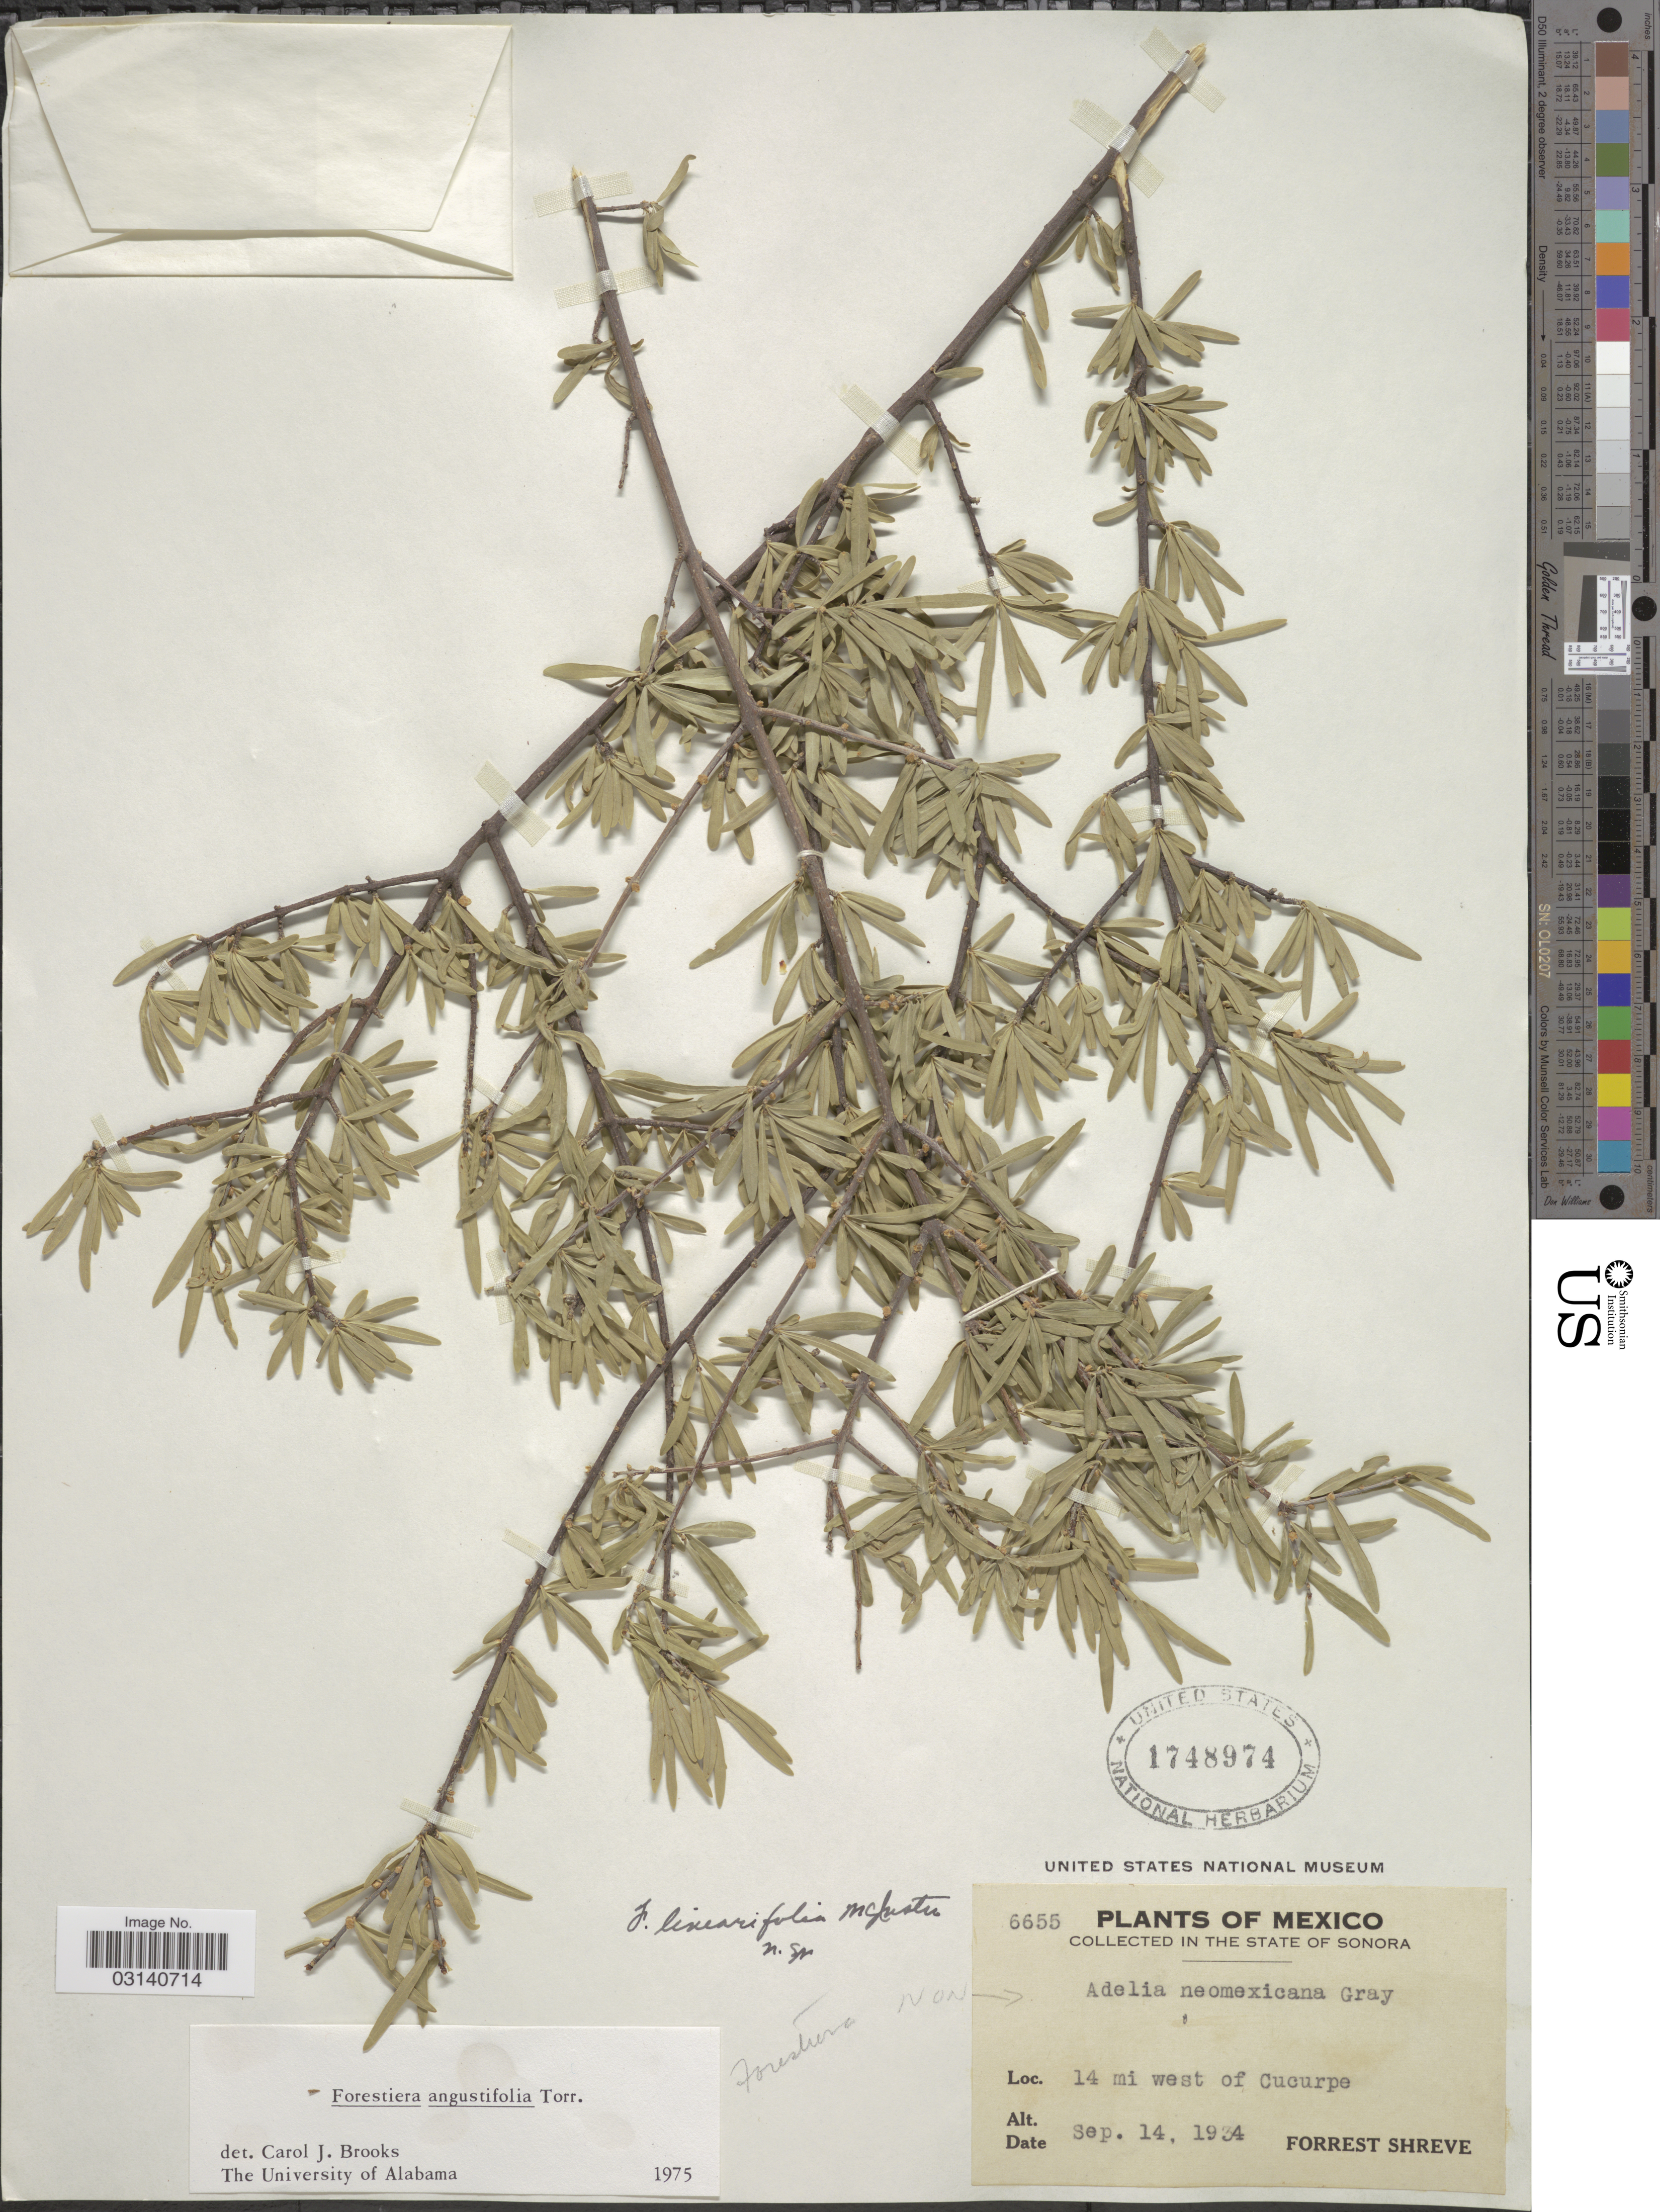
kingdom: Plantae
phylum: Tracheophyta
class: Magnoliopsida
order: Lamiales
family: Oleaceae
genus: Forestiera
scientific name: Forestiera angustifolia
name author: Torr.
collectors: F. Shreve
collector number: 6655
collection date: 1934-09-14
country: Mexico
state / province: Sonora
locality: In The State of Sonora, 14 mi west of Cucurpe.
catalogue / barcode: US 1748974